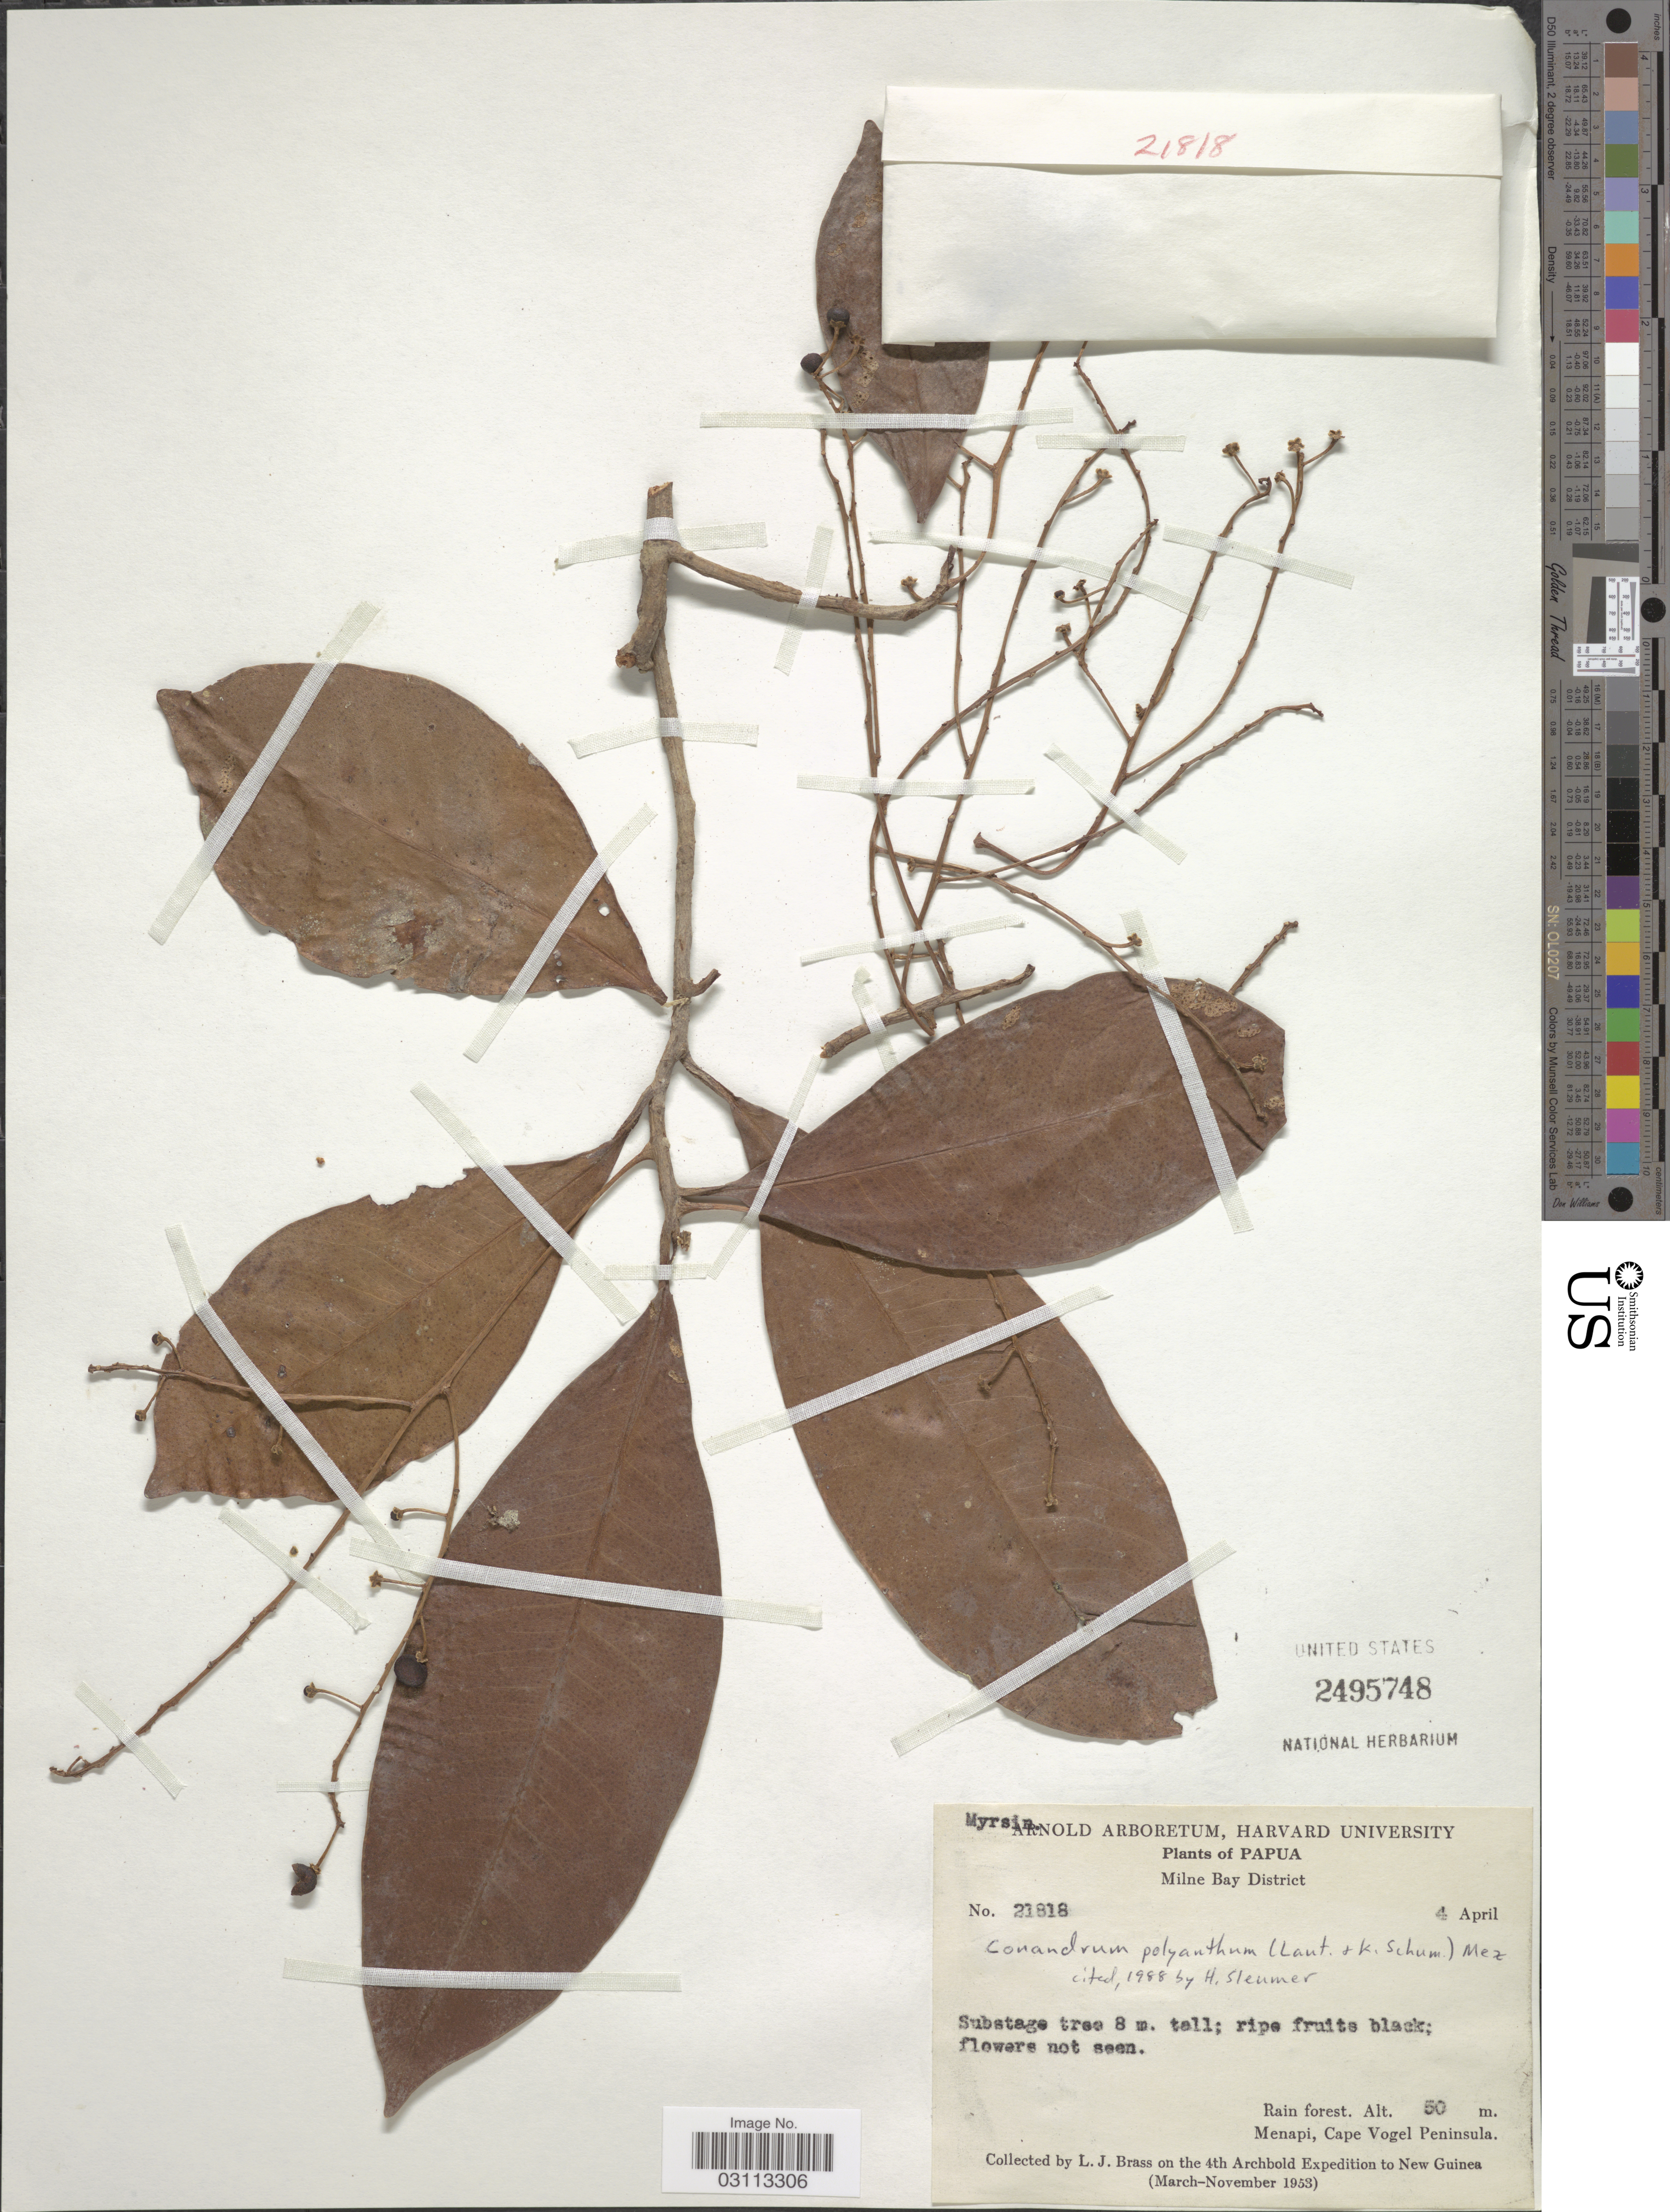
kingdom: Plantae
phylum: Tracheophyta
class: Magnoliopsida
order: Ericales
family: Primulaceae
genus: Conandrium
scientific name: Conandrium polyanthum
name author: (Lauterb. & K. Schum.) Mez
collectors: L. J. Brass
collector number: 21818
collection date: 1953-04-04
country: Papua New Guinea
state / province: Milne Bay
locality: Milne Bay District. Menapi, Cape Vogel Peninsula.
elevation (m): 50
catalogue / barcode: US 2495748